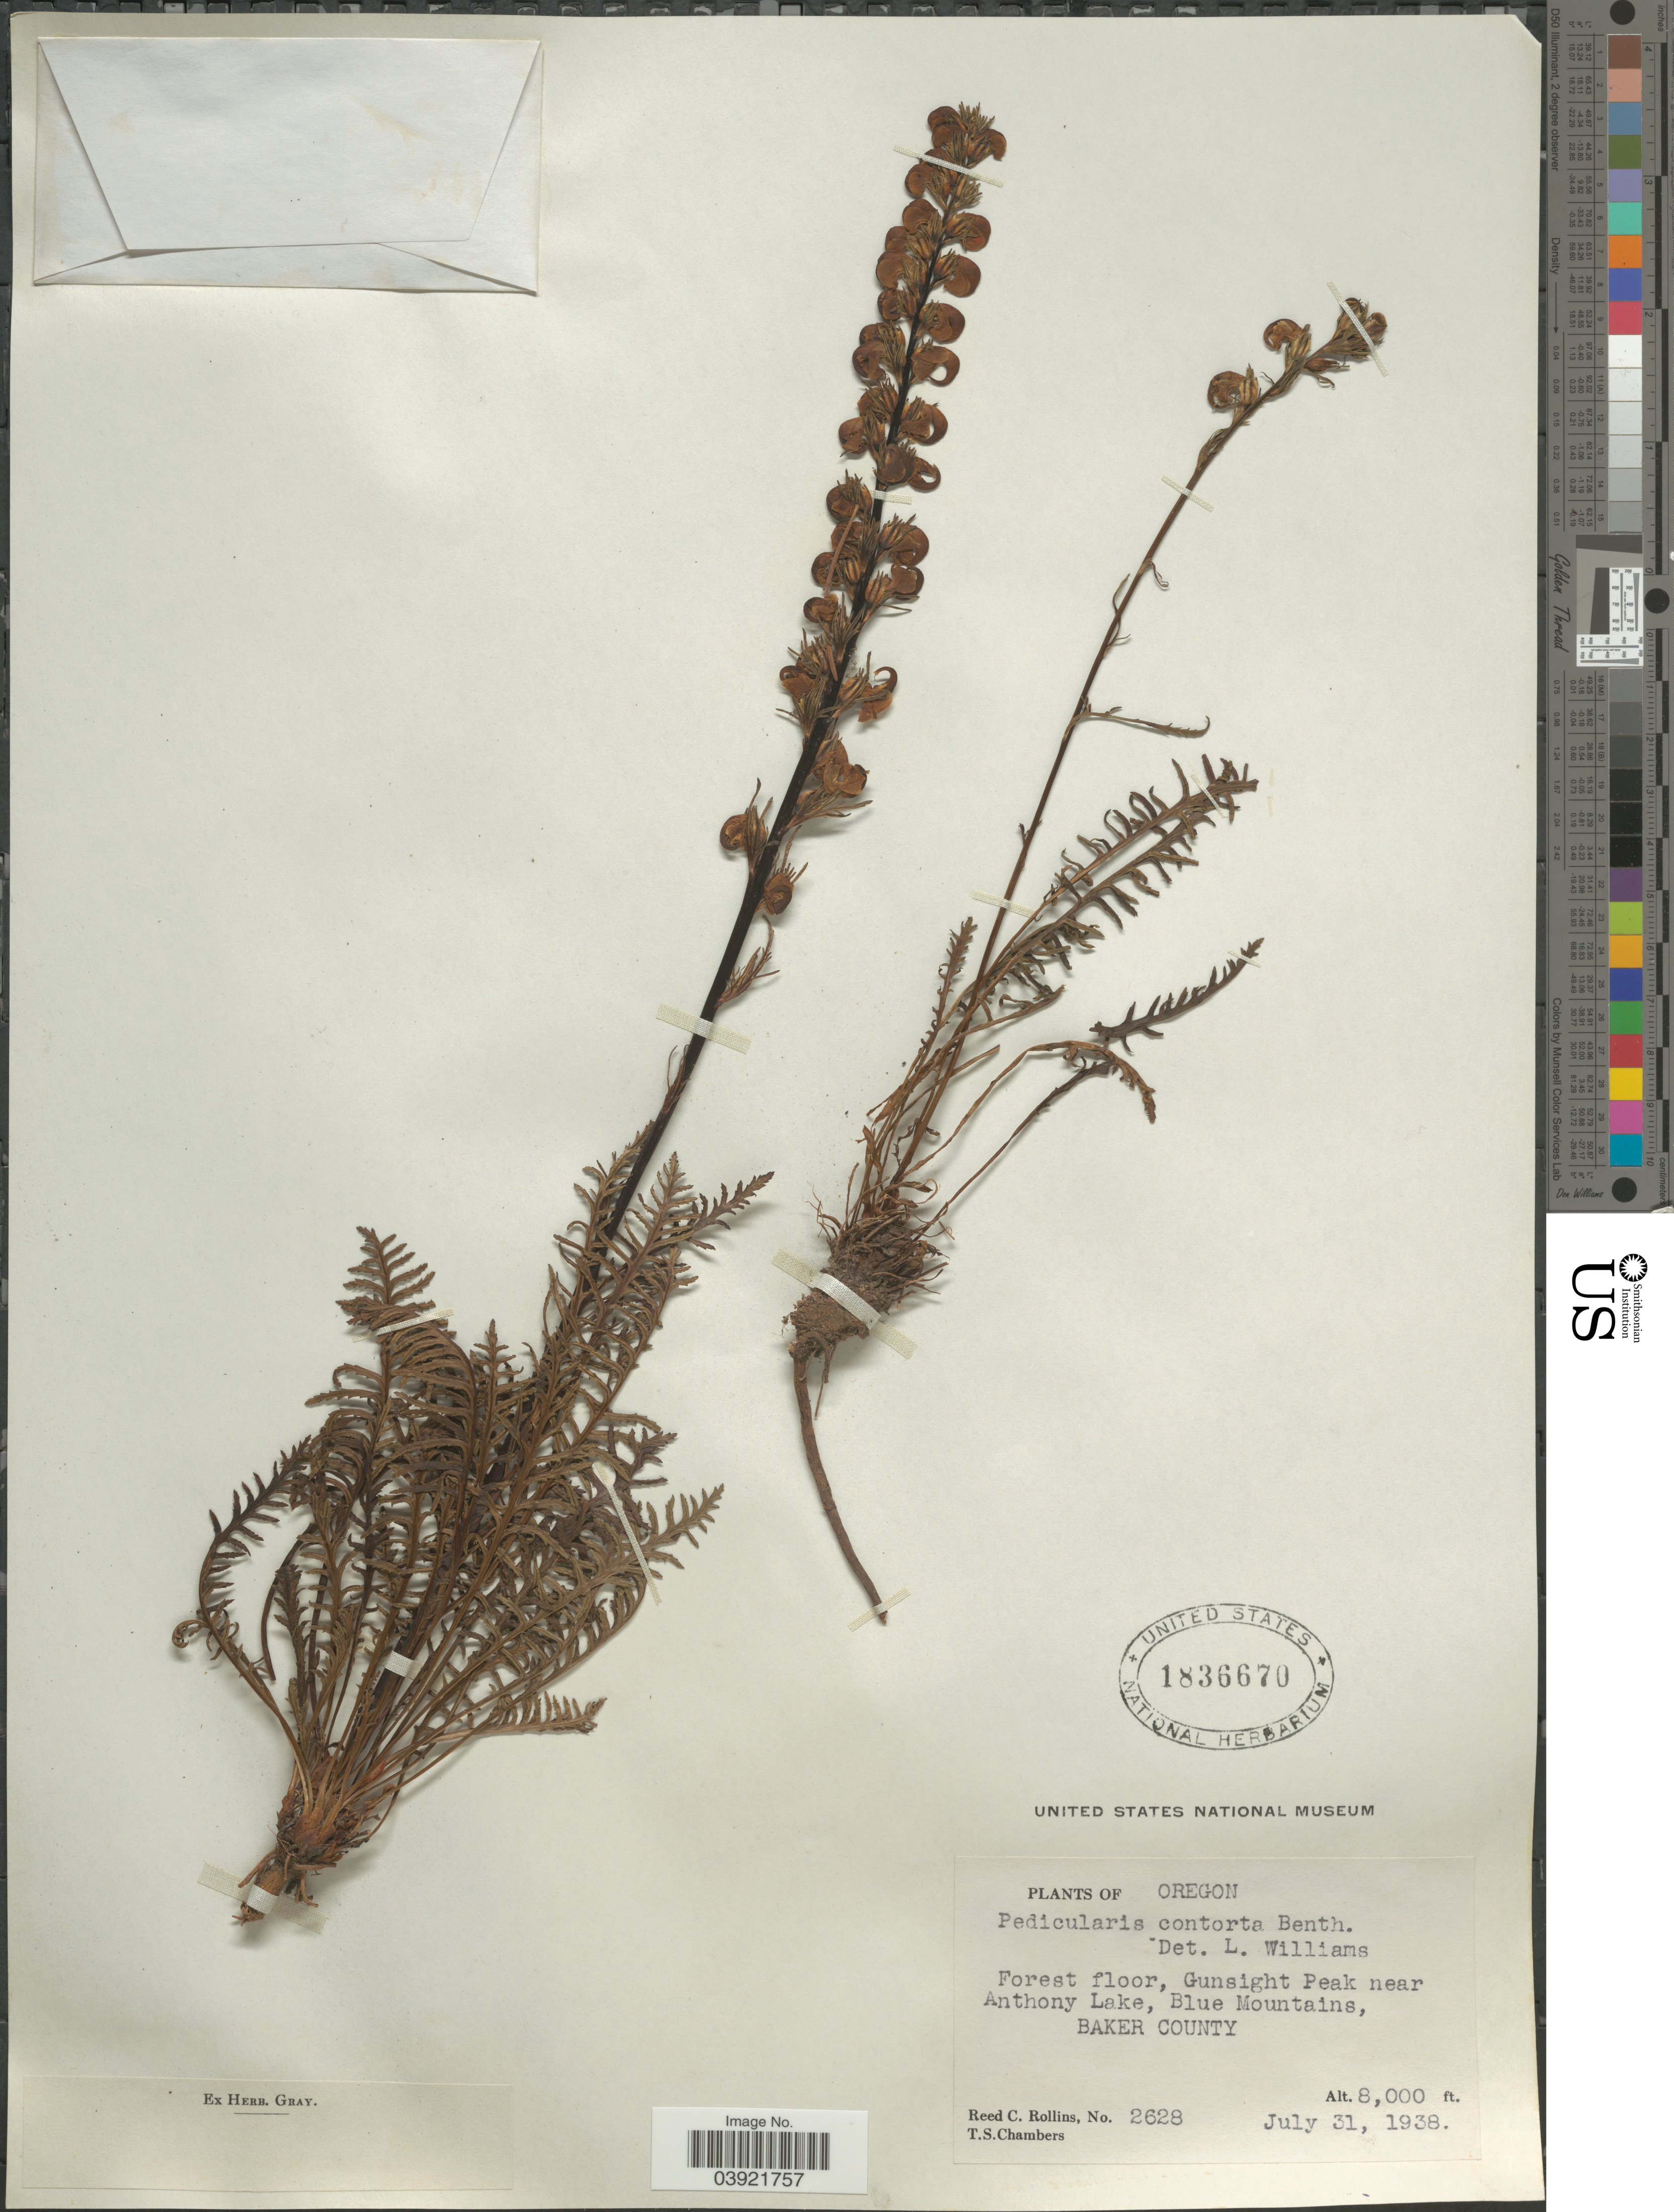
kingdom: Plantae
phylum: Tracheophyta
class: Magnoliopsida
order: Lamiales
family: Orobanchaceae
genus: Pedicularis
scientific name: Pedicularis contorta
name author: Benth.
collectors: R. C. Rollins & T. Chambers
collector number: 2628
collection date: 1938-07-31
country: United States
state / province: Oregon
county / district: Baker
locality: Gunsight Peak near Anthony Lake, Blue Mountains, Baker County.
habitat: forest floor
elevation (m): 2438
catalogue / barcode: US 1836670